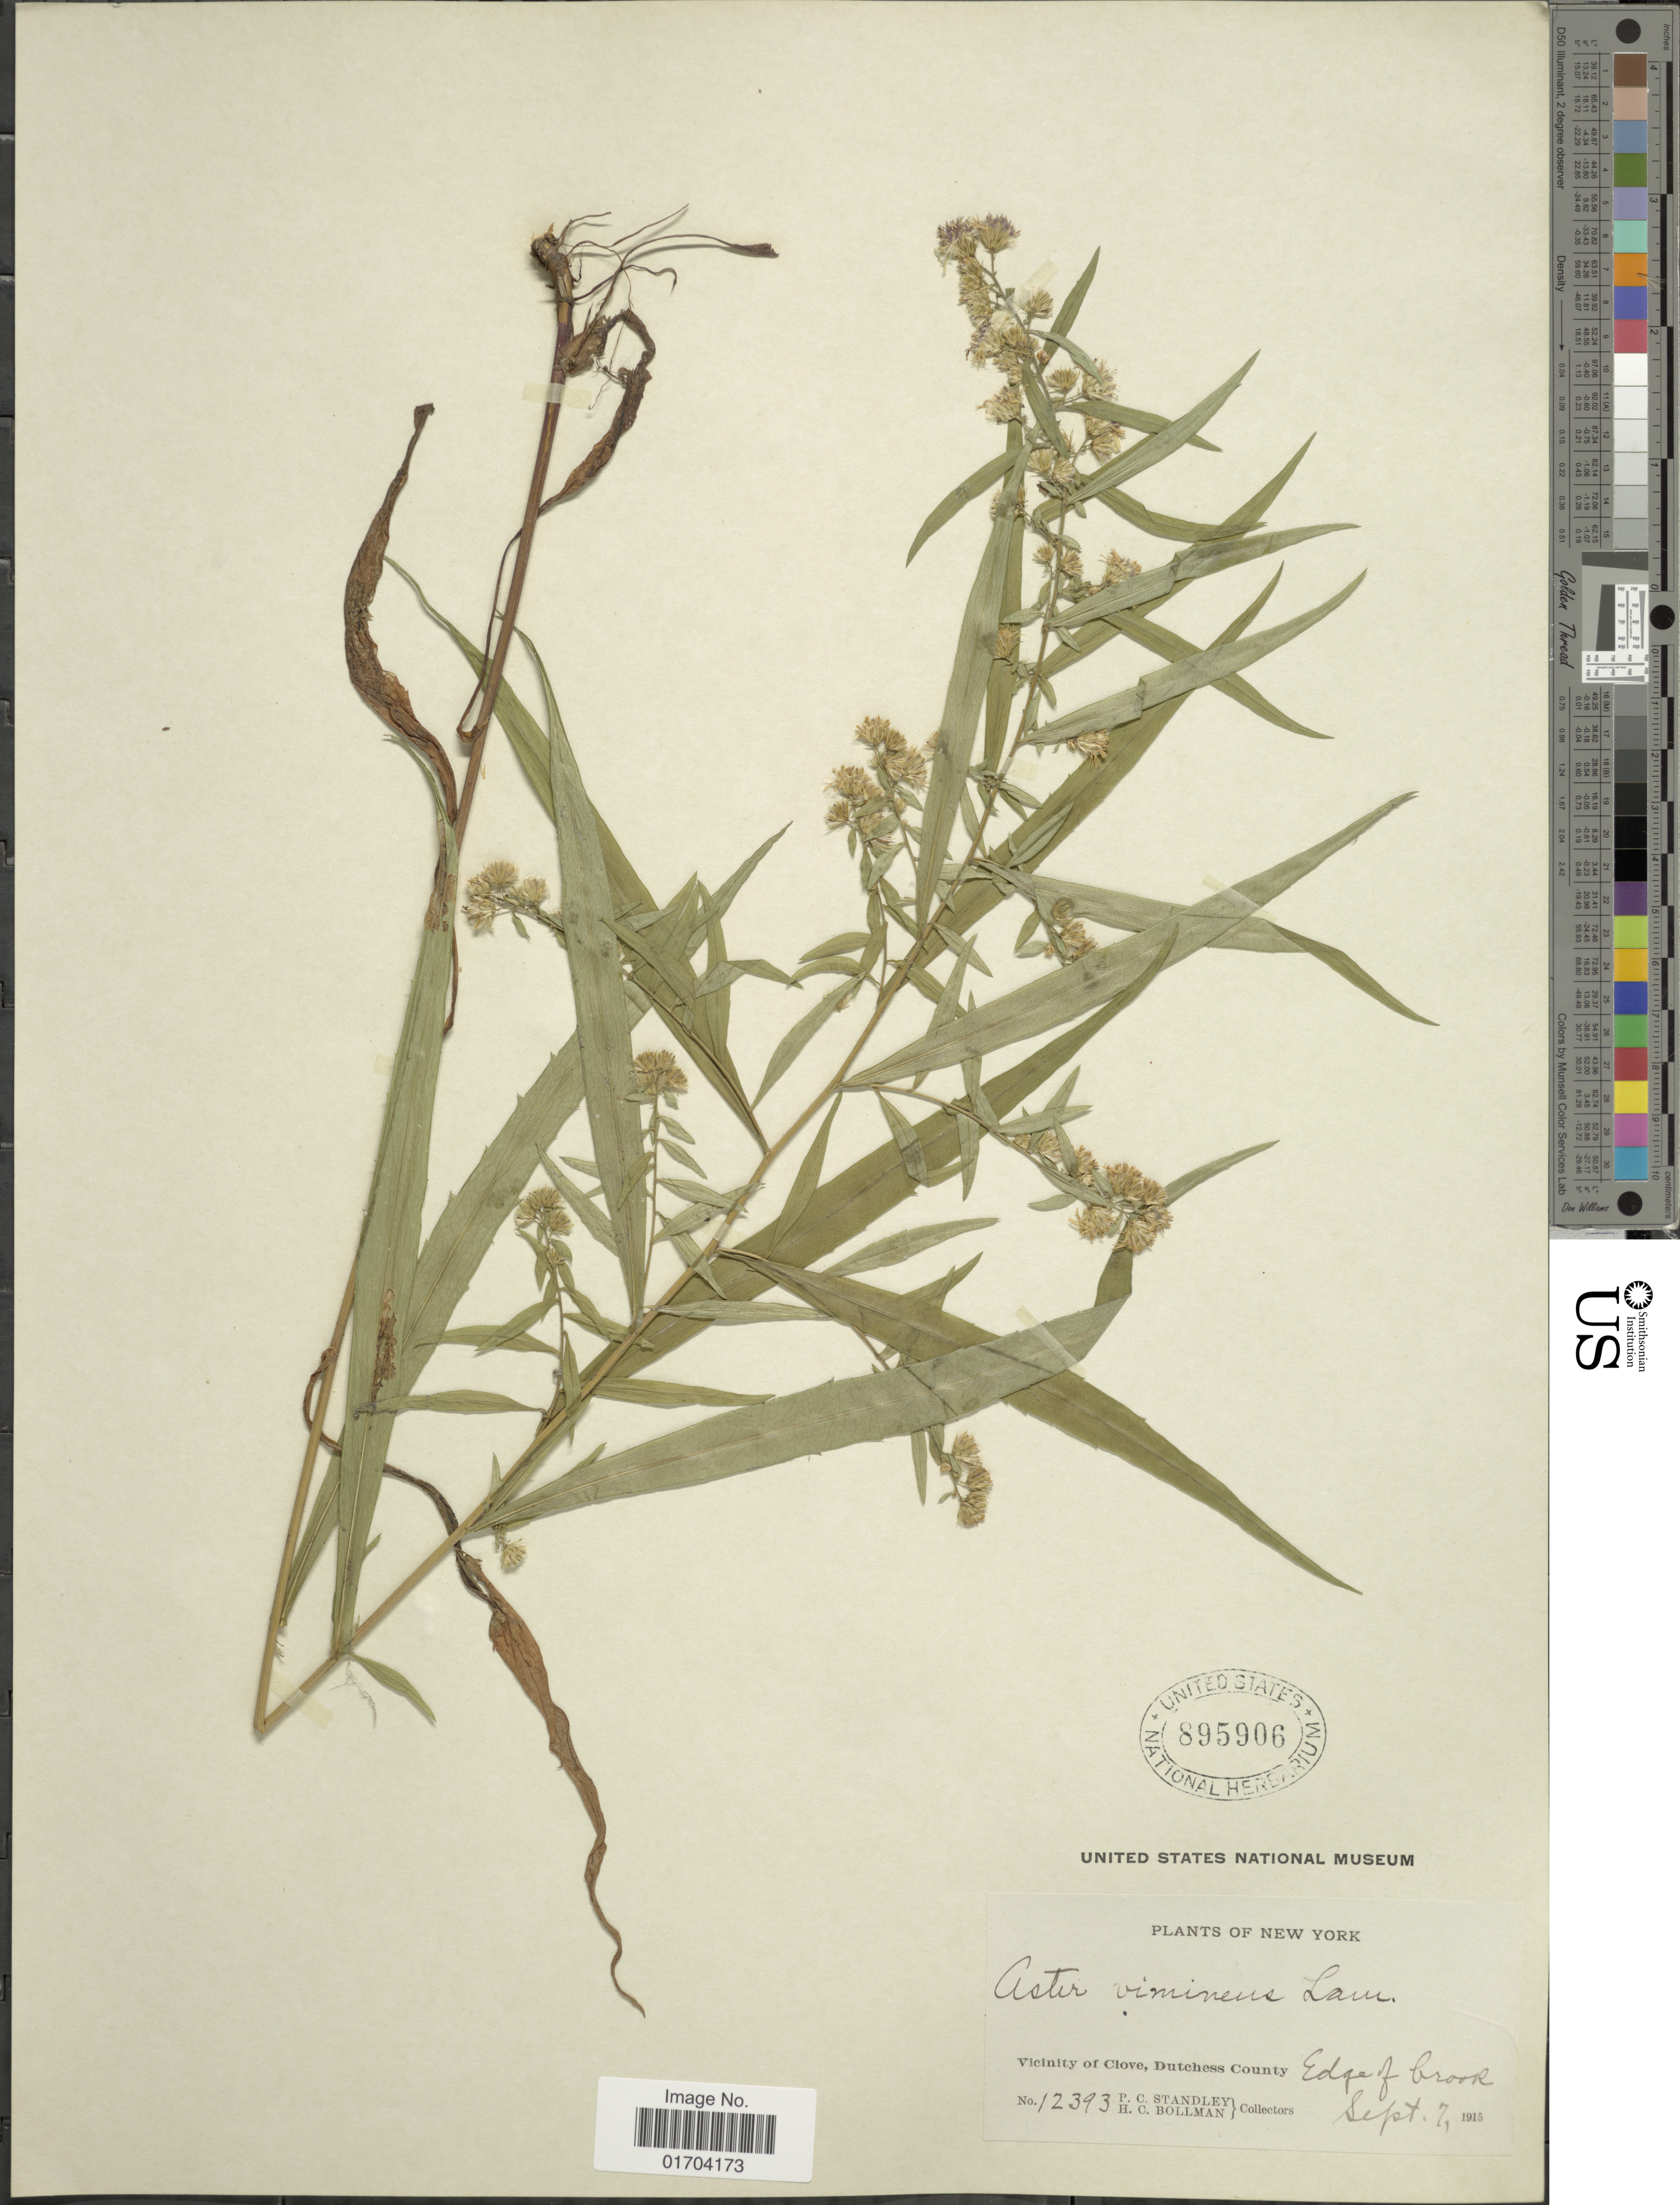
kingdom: Plantae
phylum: Tracheophyta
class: Magnoliopsida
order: Asterales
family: Asteraceae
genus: Symphyotrichum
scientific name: Symphyotrichum sp.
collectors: P. C. Standley & H. C. Bollman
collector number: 12393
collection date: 1915-09-07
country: United States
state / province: New York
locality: Vicinity of Clove, Dutchess County.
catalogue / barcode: US 895906